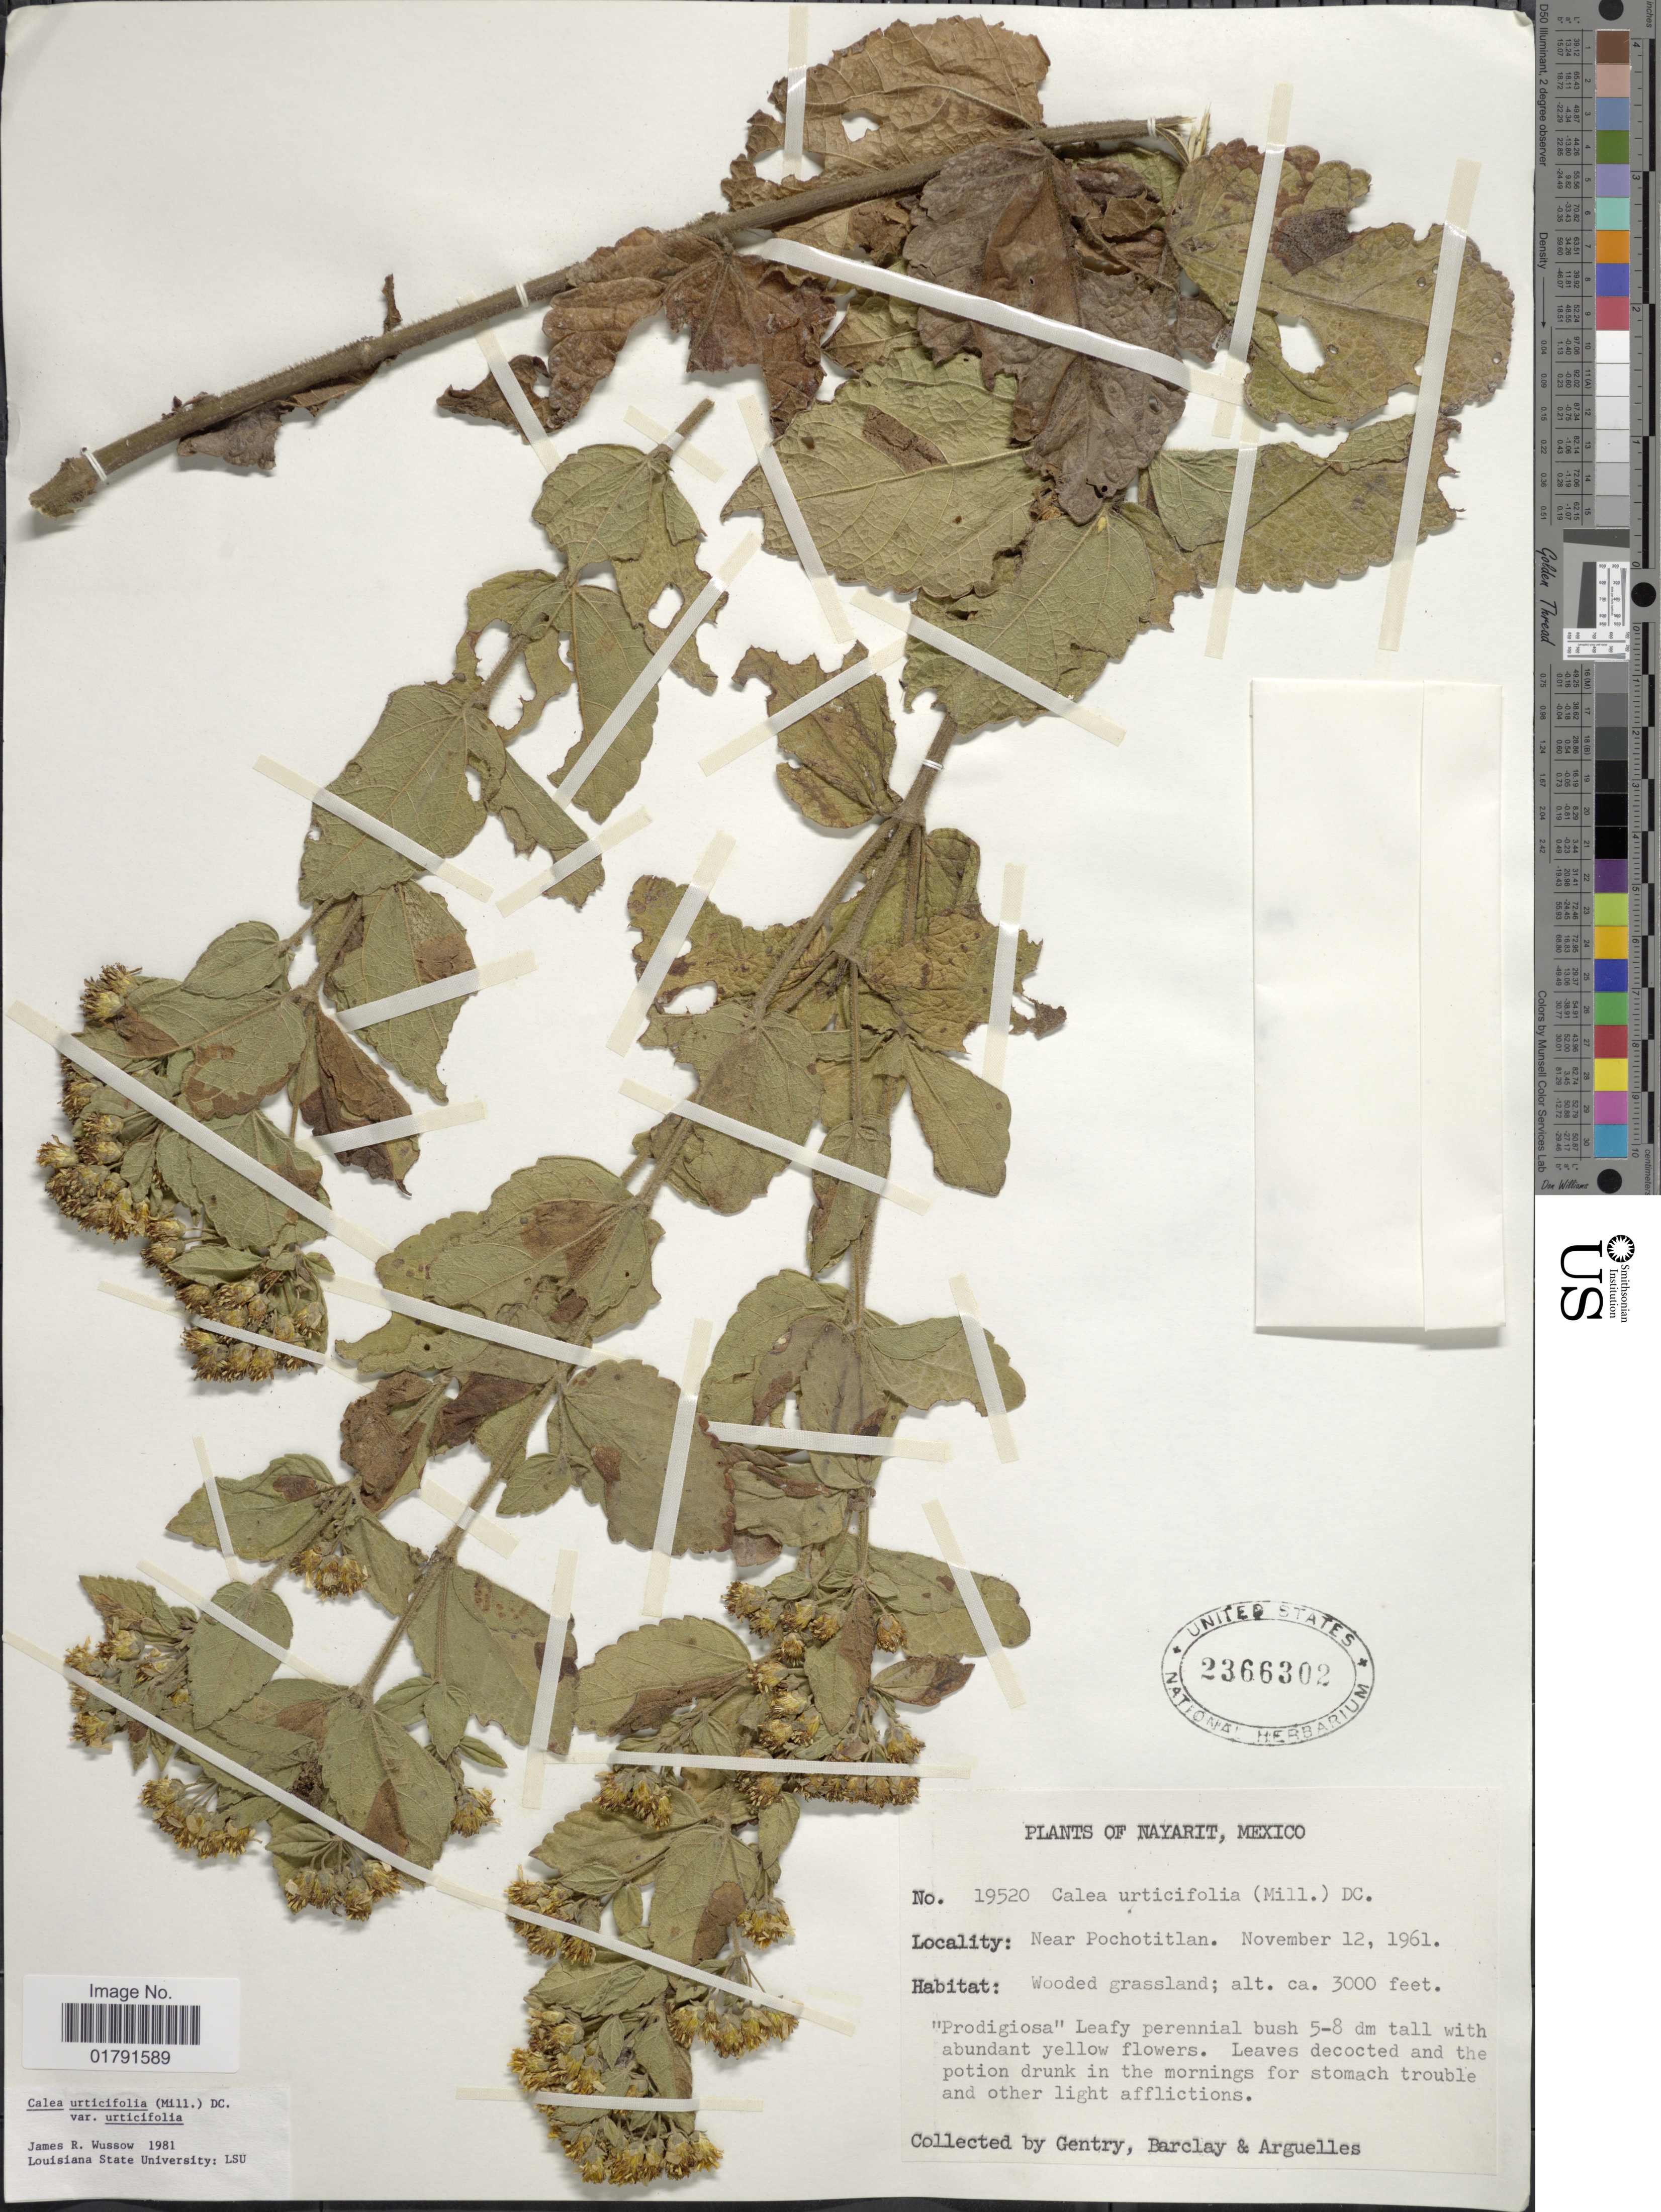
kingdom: Plantae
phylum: Tracheophyta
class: Magnoliopsida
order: Asterales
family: Asteraceae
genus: Calea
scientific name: Calea urticifolia var. urticifolia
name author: (Mill.) DC.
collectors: Gentry, --, -- Barclay & Arguelles, --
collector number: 19520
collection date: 1961-11-12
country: Mexico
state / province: Nayarit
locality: Near Pochotitlan, wooded grassland.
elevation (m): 914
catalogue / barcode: US 2366302